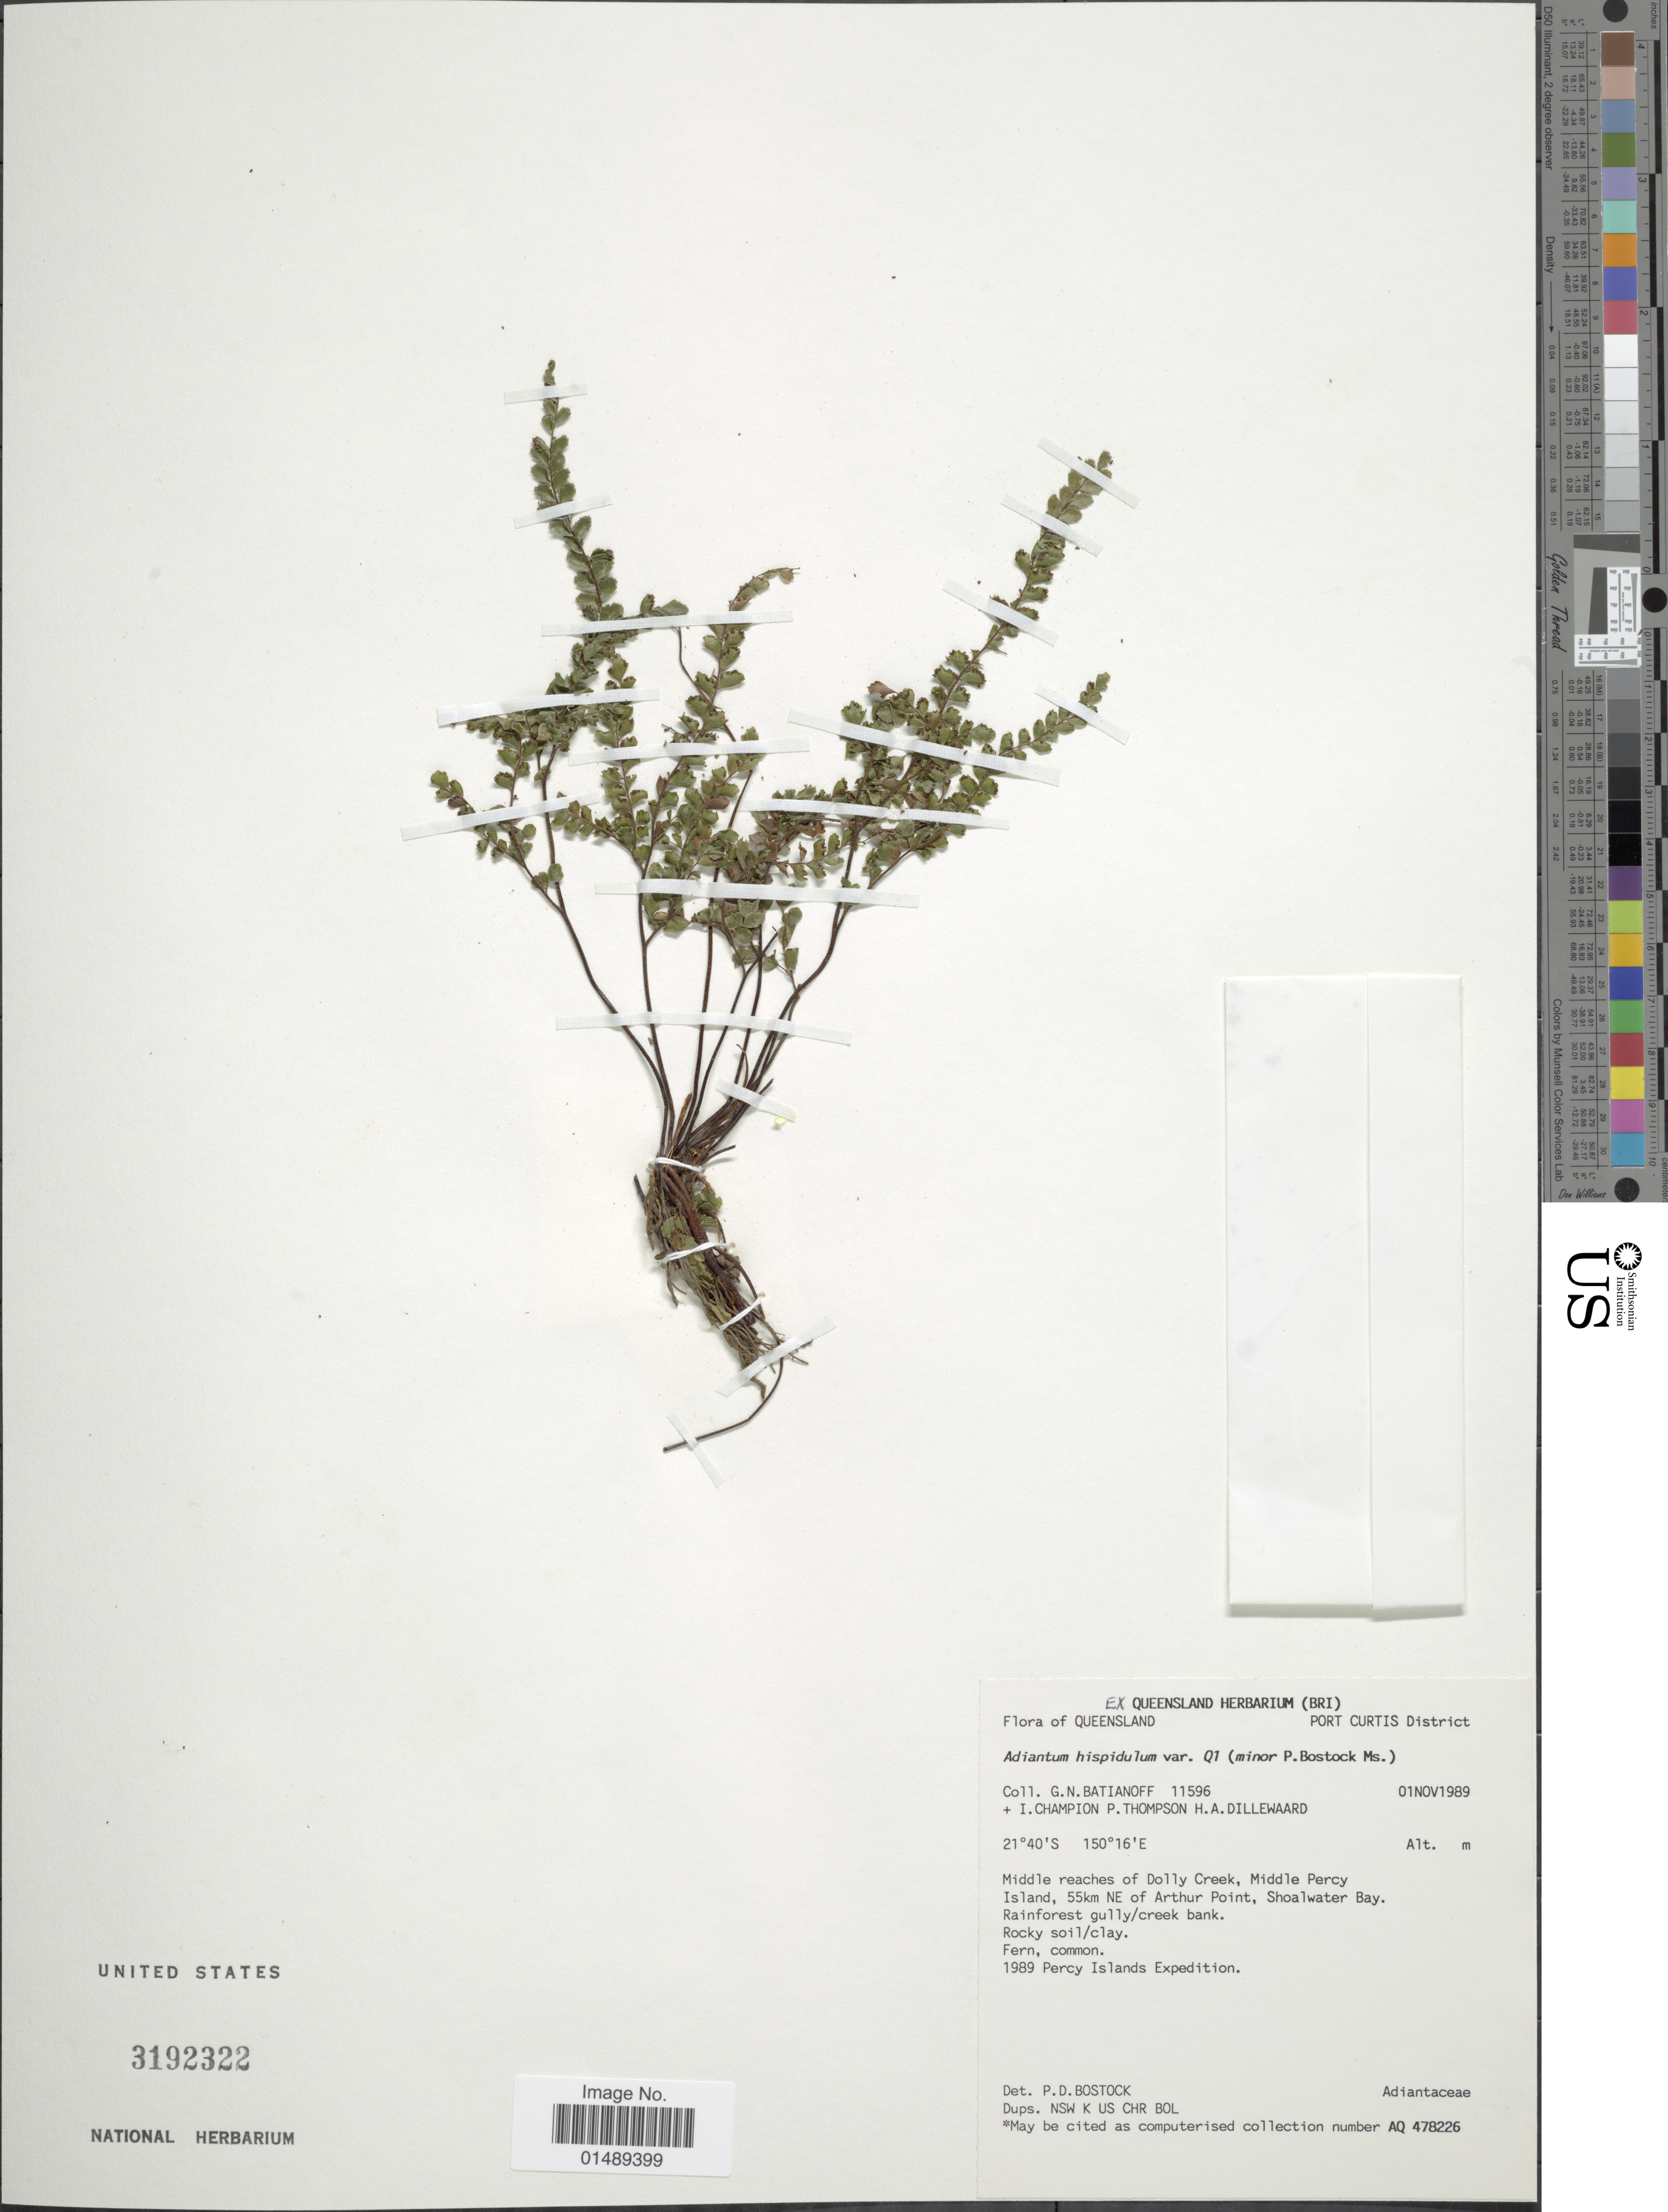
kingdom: Plantae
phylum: Tracheophyta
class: Polypodiopsida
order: Polypodiales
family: Pteridaceae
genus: Adiantum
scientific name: Adiantum hispidulum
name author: Sw.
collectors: G. Batianoff, I. Champion, P. Thompson & H. Dillewaard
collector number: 11596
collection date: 1989-11-01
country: Australia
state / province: Queensland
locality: Port Curtis District, Middle reaches of Dolly Creek, Middle Percy Island, 55km NE of Arthur Point, Shoalwater Bay., Rainforest gully/ creek bank, Rocky soil/ clay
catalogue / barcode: US 3192322